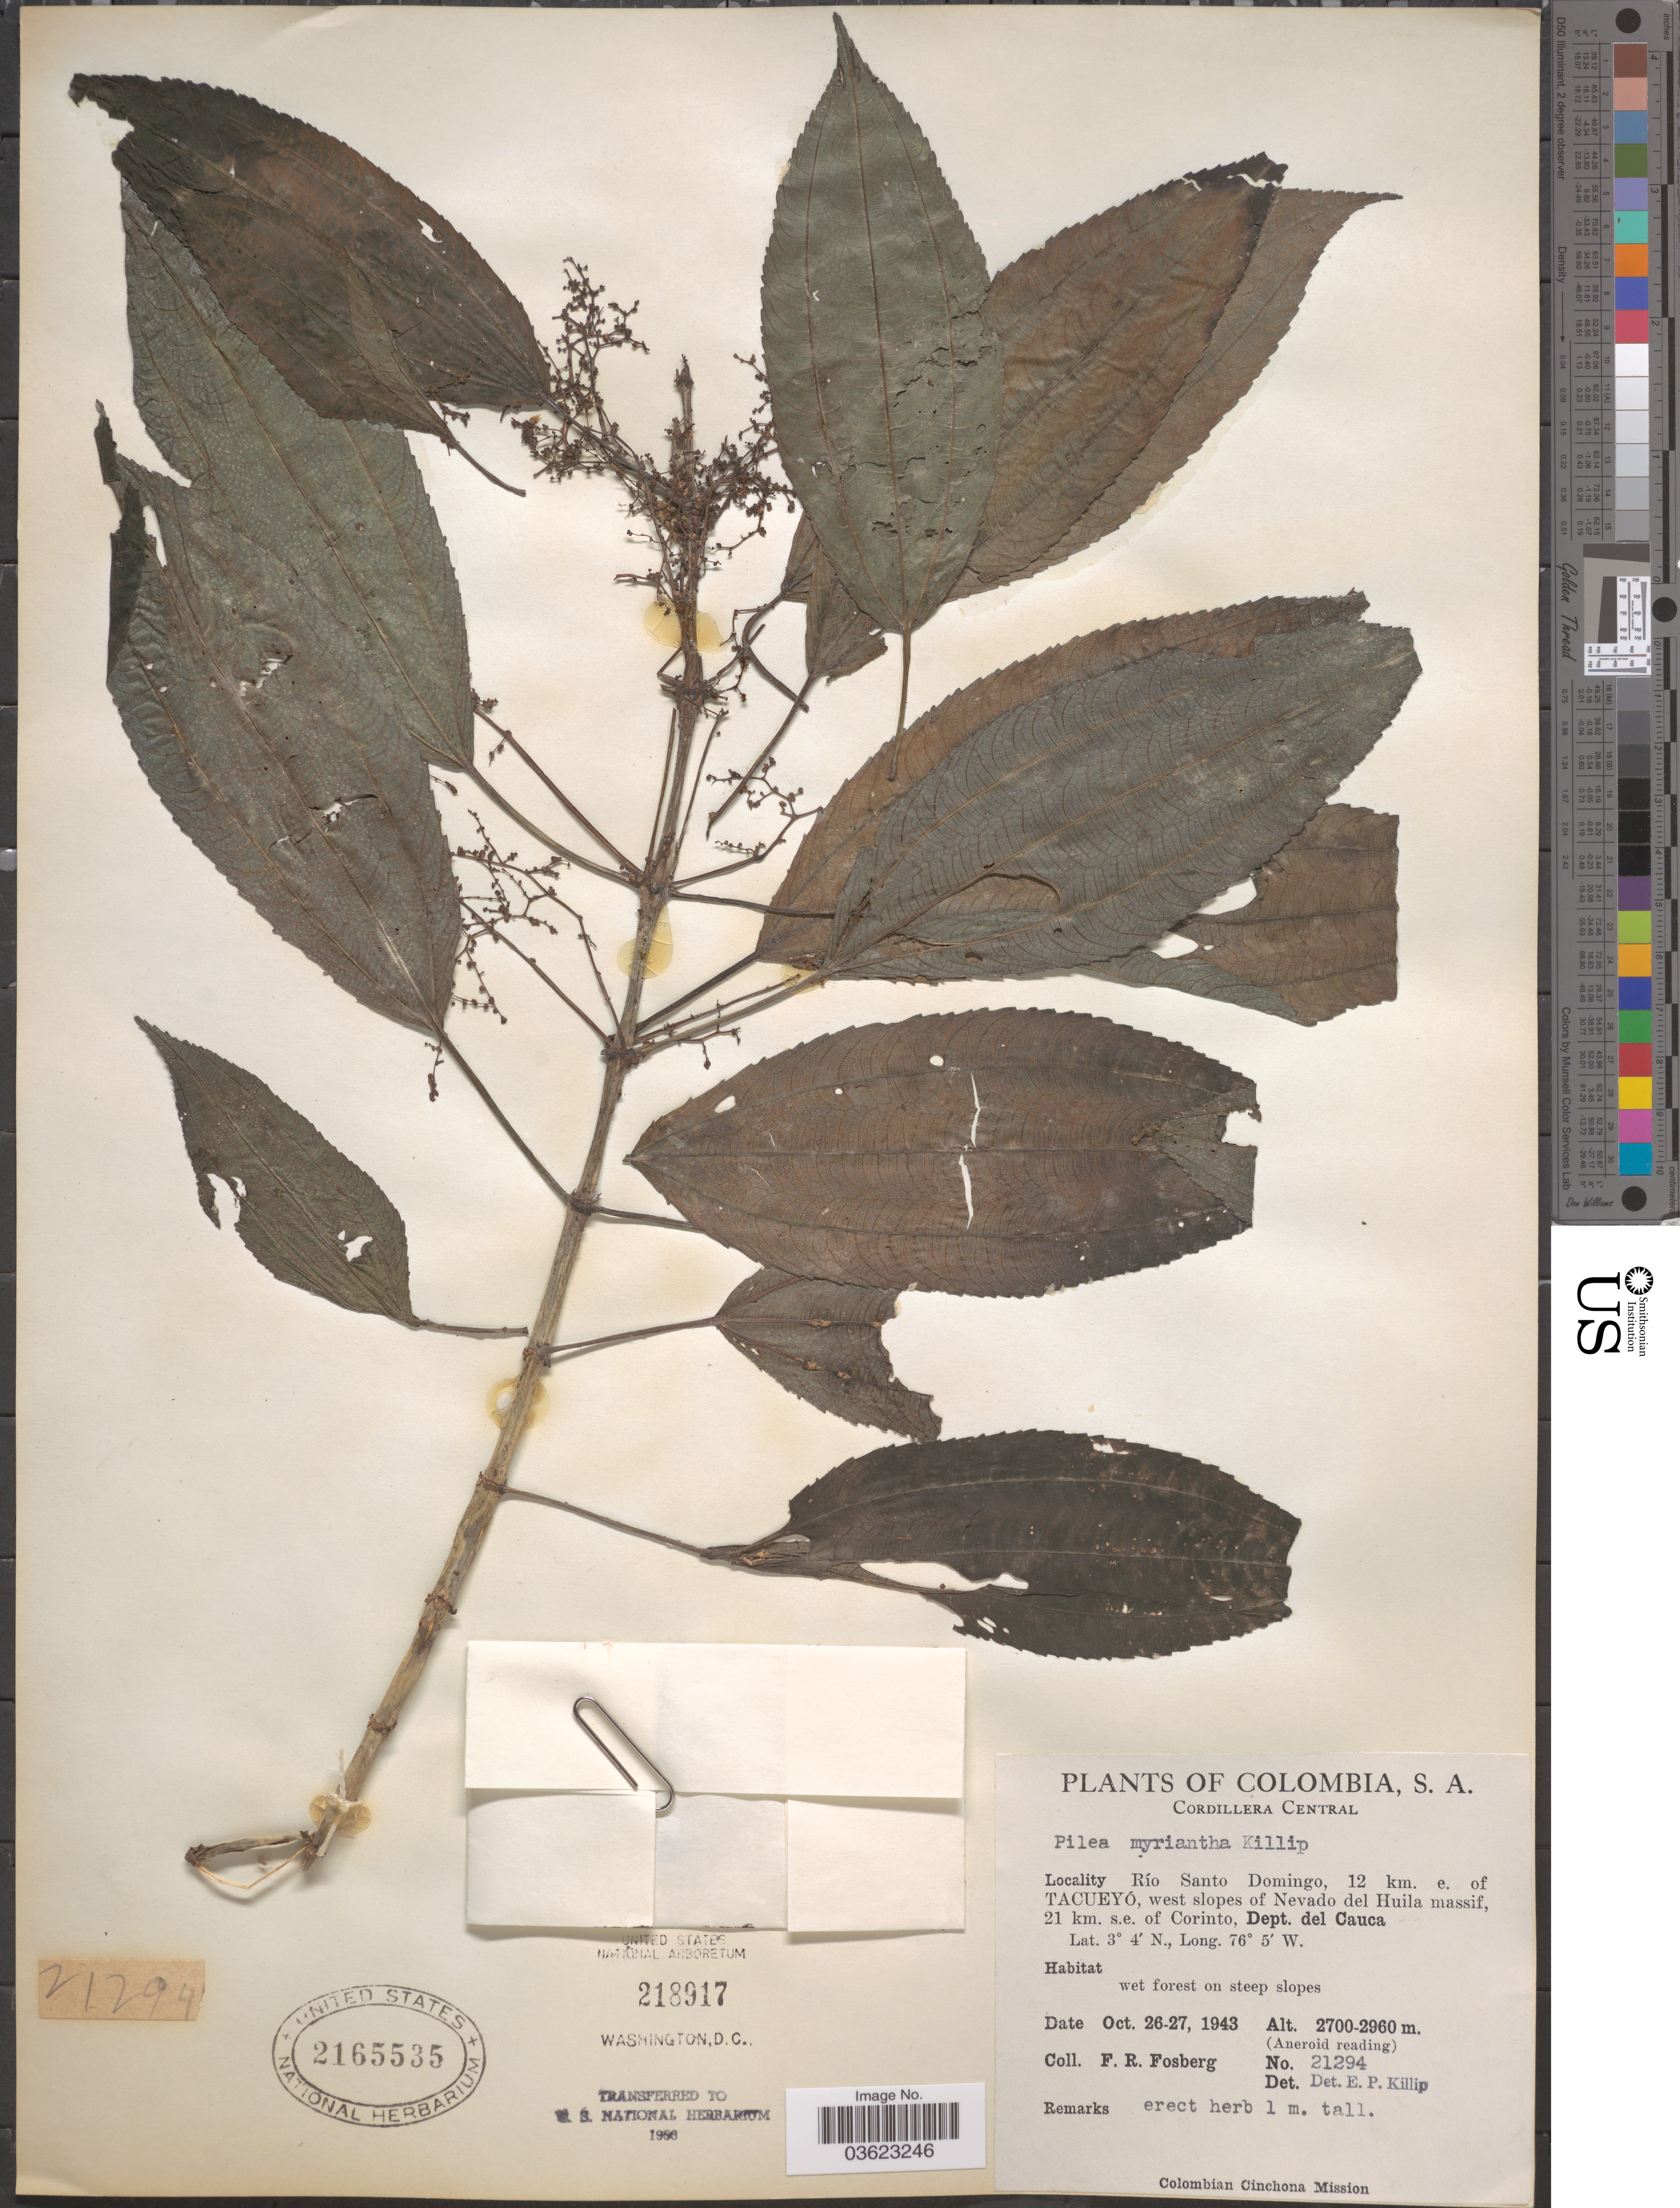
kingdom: Plantae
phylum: Tracheophyta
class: Magnoliopsida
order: Rosales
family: Urticaceae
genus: Pilea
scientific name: Pilea myriantha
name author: Killip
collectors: F. R. Fosberg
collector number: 21294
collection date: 1943-10-26/1943-10-27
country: Colombia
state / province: Cauca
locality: Cordillera Central. Río Santo Domingo, 12 km. e. of Tacueyó, west slopes of Nevado del Huila massif, 21 km. s.e. of Corinto, Dept. del Cauca.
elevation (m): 2700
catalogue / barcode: US 2165535